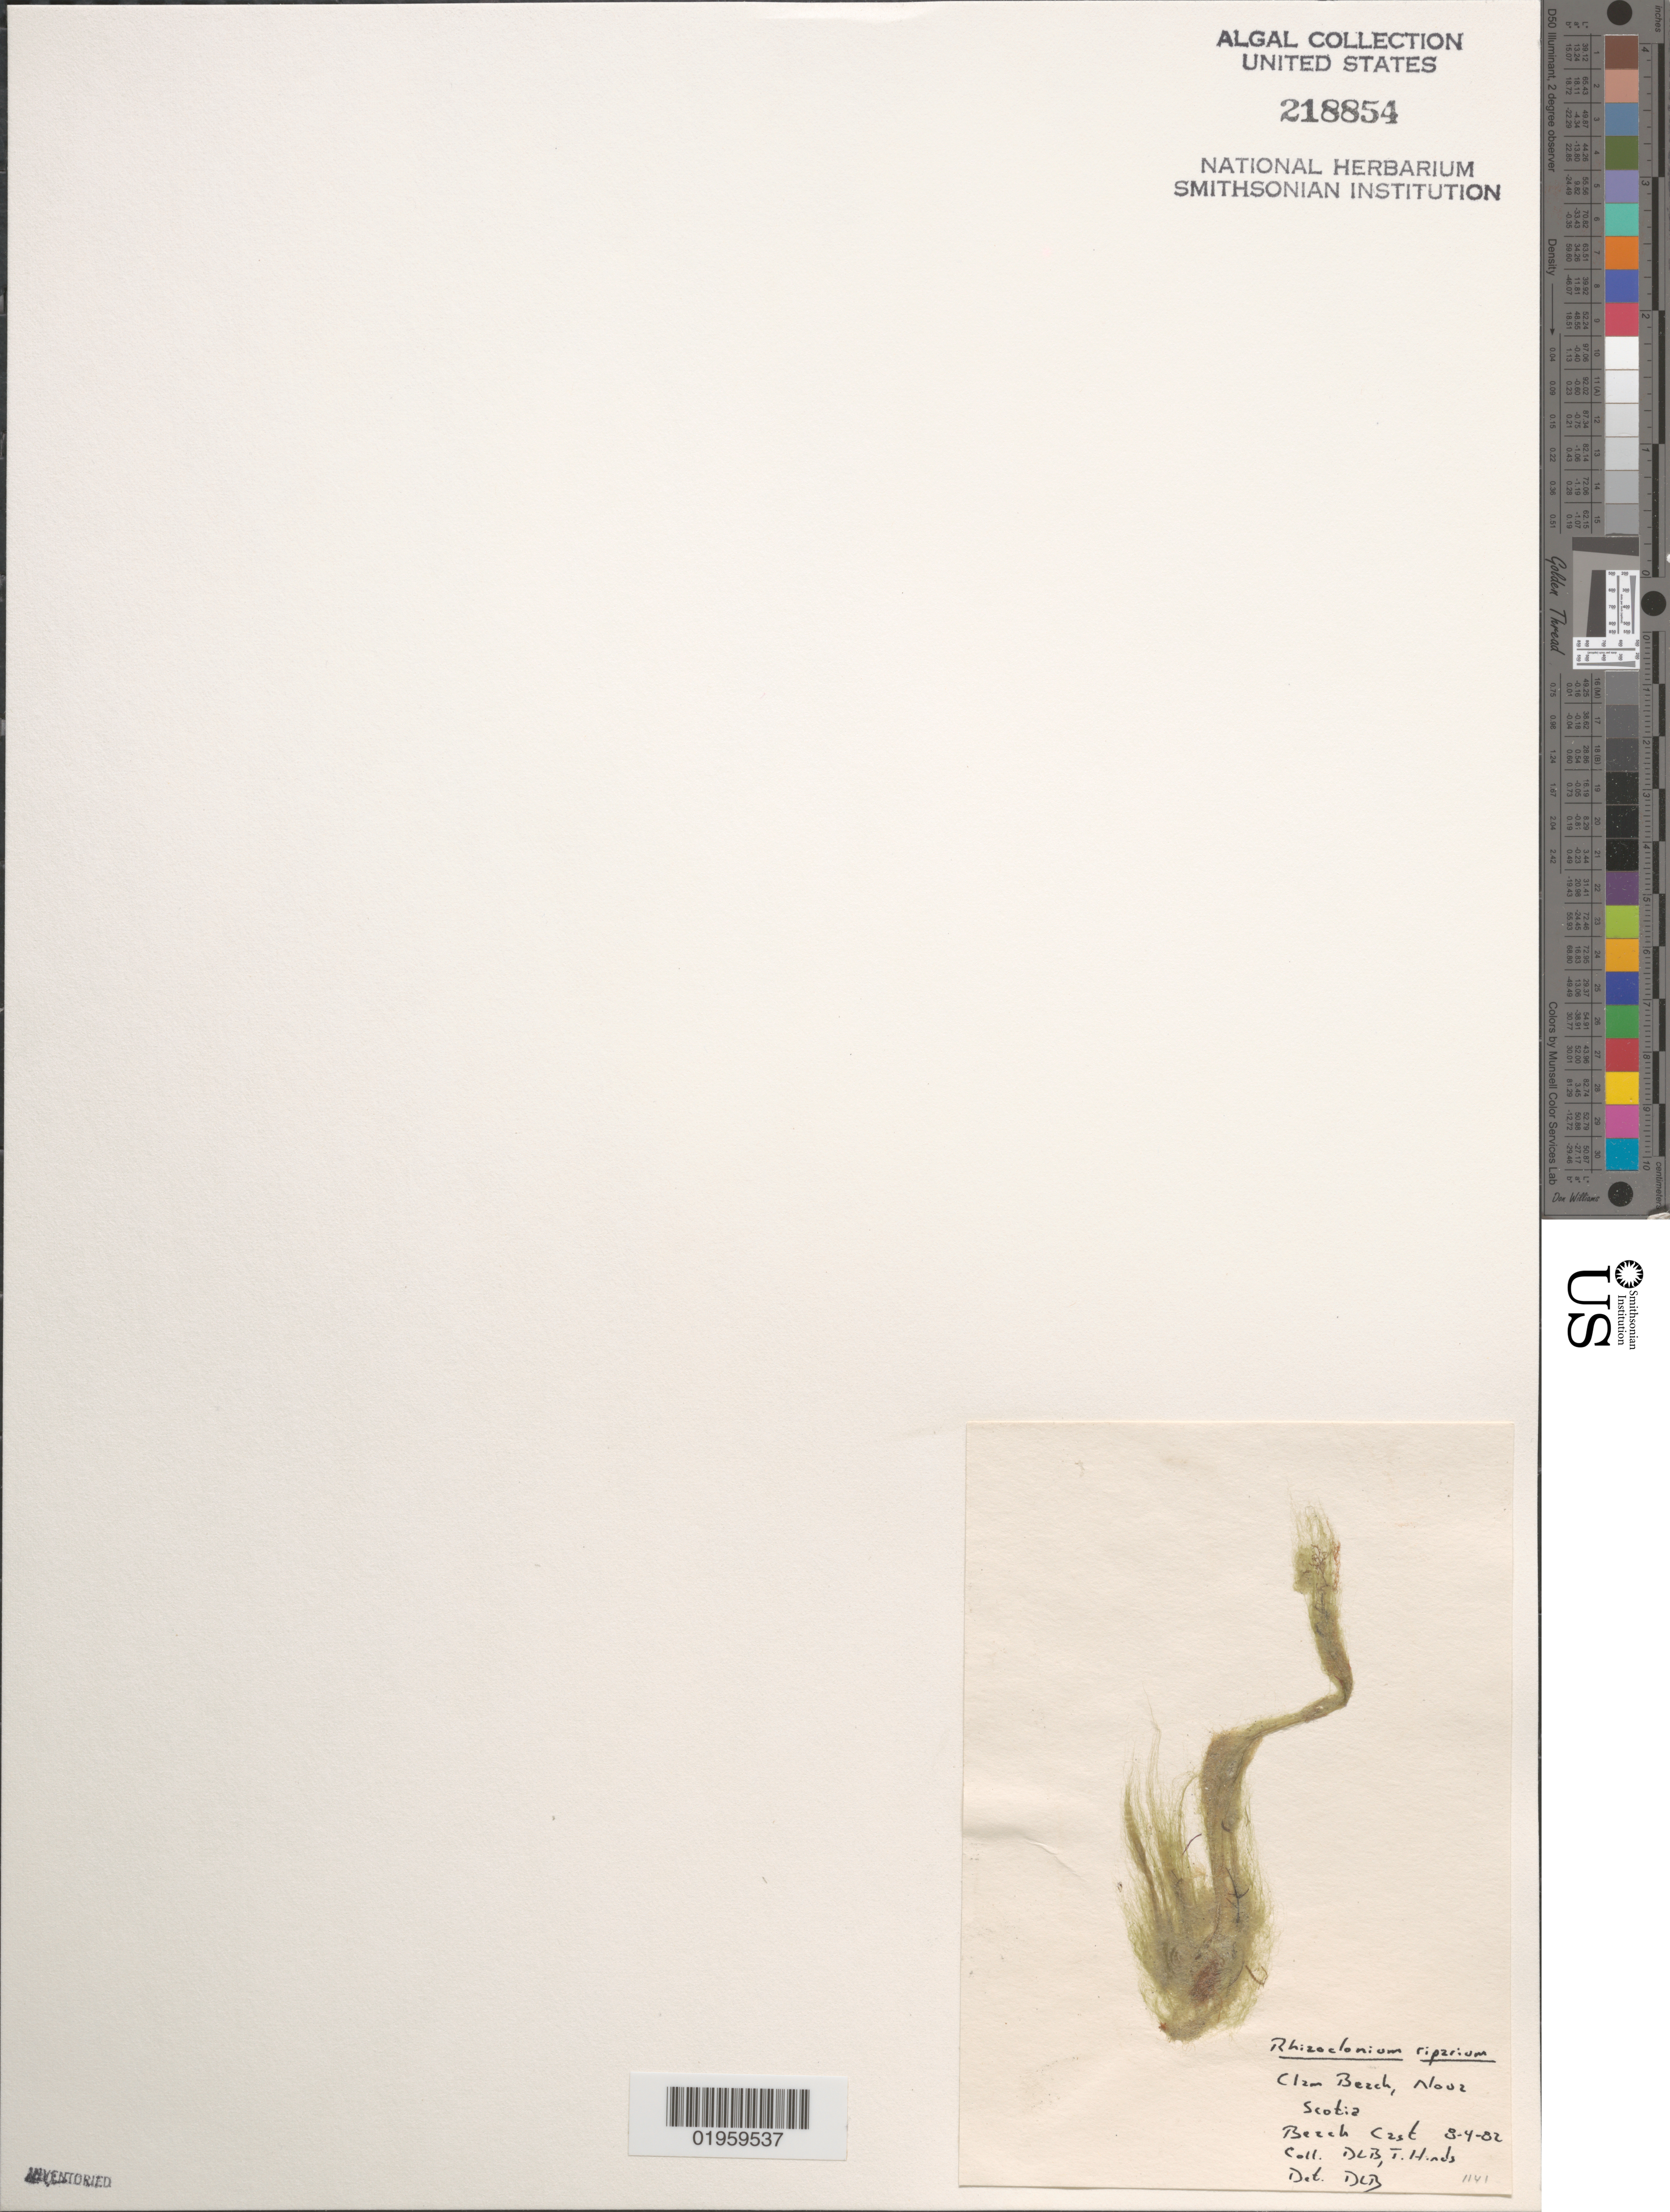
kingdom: Plantae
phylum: Chlorophyta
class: Ulvophyceae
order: Cladophorales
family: Cladophoraceae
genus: Rhizoclonium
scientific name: Rhizoclonium riparium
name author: (Roth) Harv.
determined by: Ballantine, D. L.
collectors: D.L. Ballantine & T. Hinds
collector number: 1141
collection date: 1982-08-04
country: Canada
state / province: Nova Scotia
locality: Clam Beach, Beach cast.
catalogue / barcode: US 218854